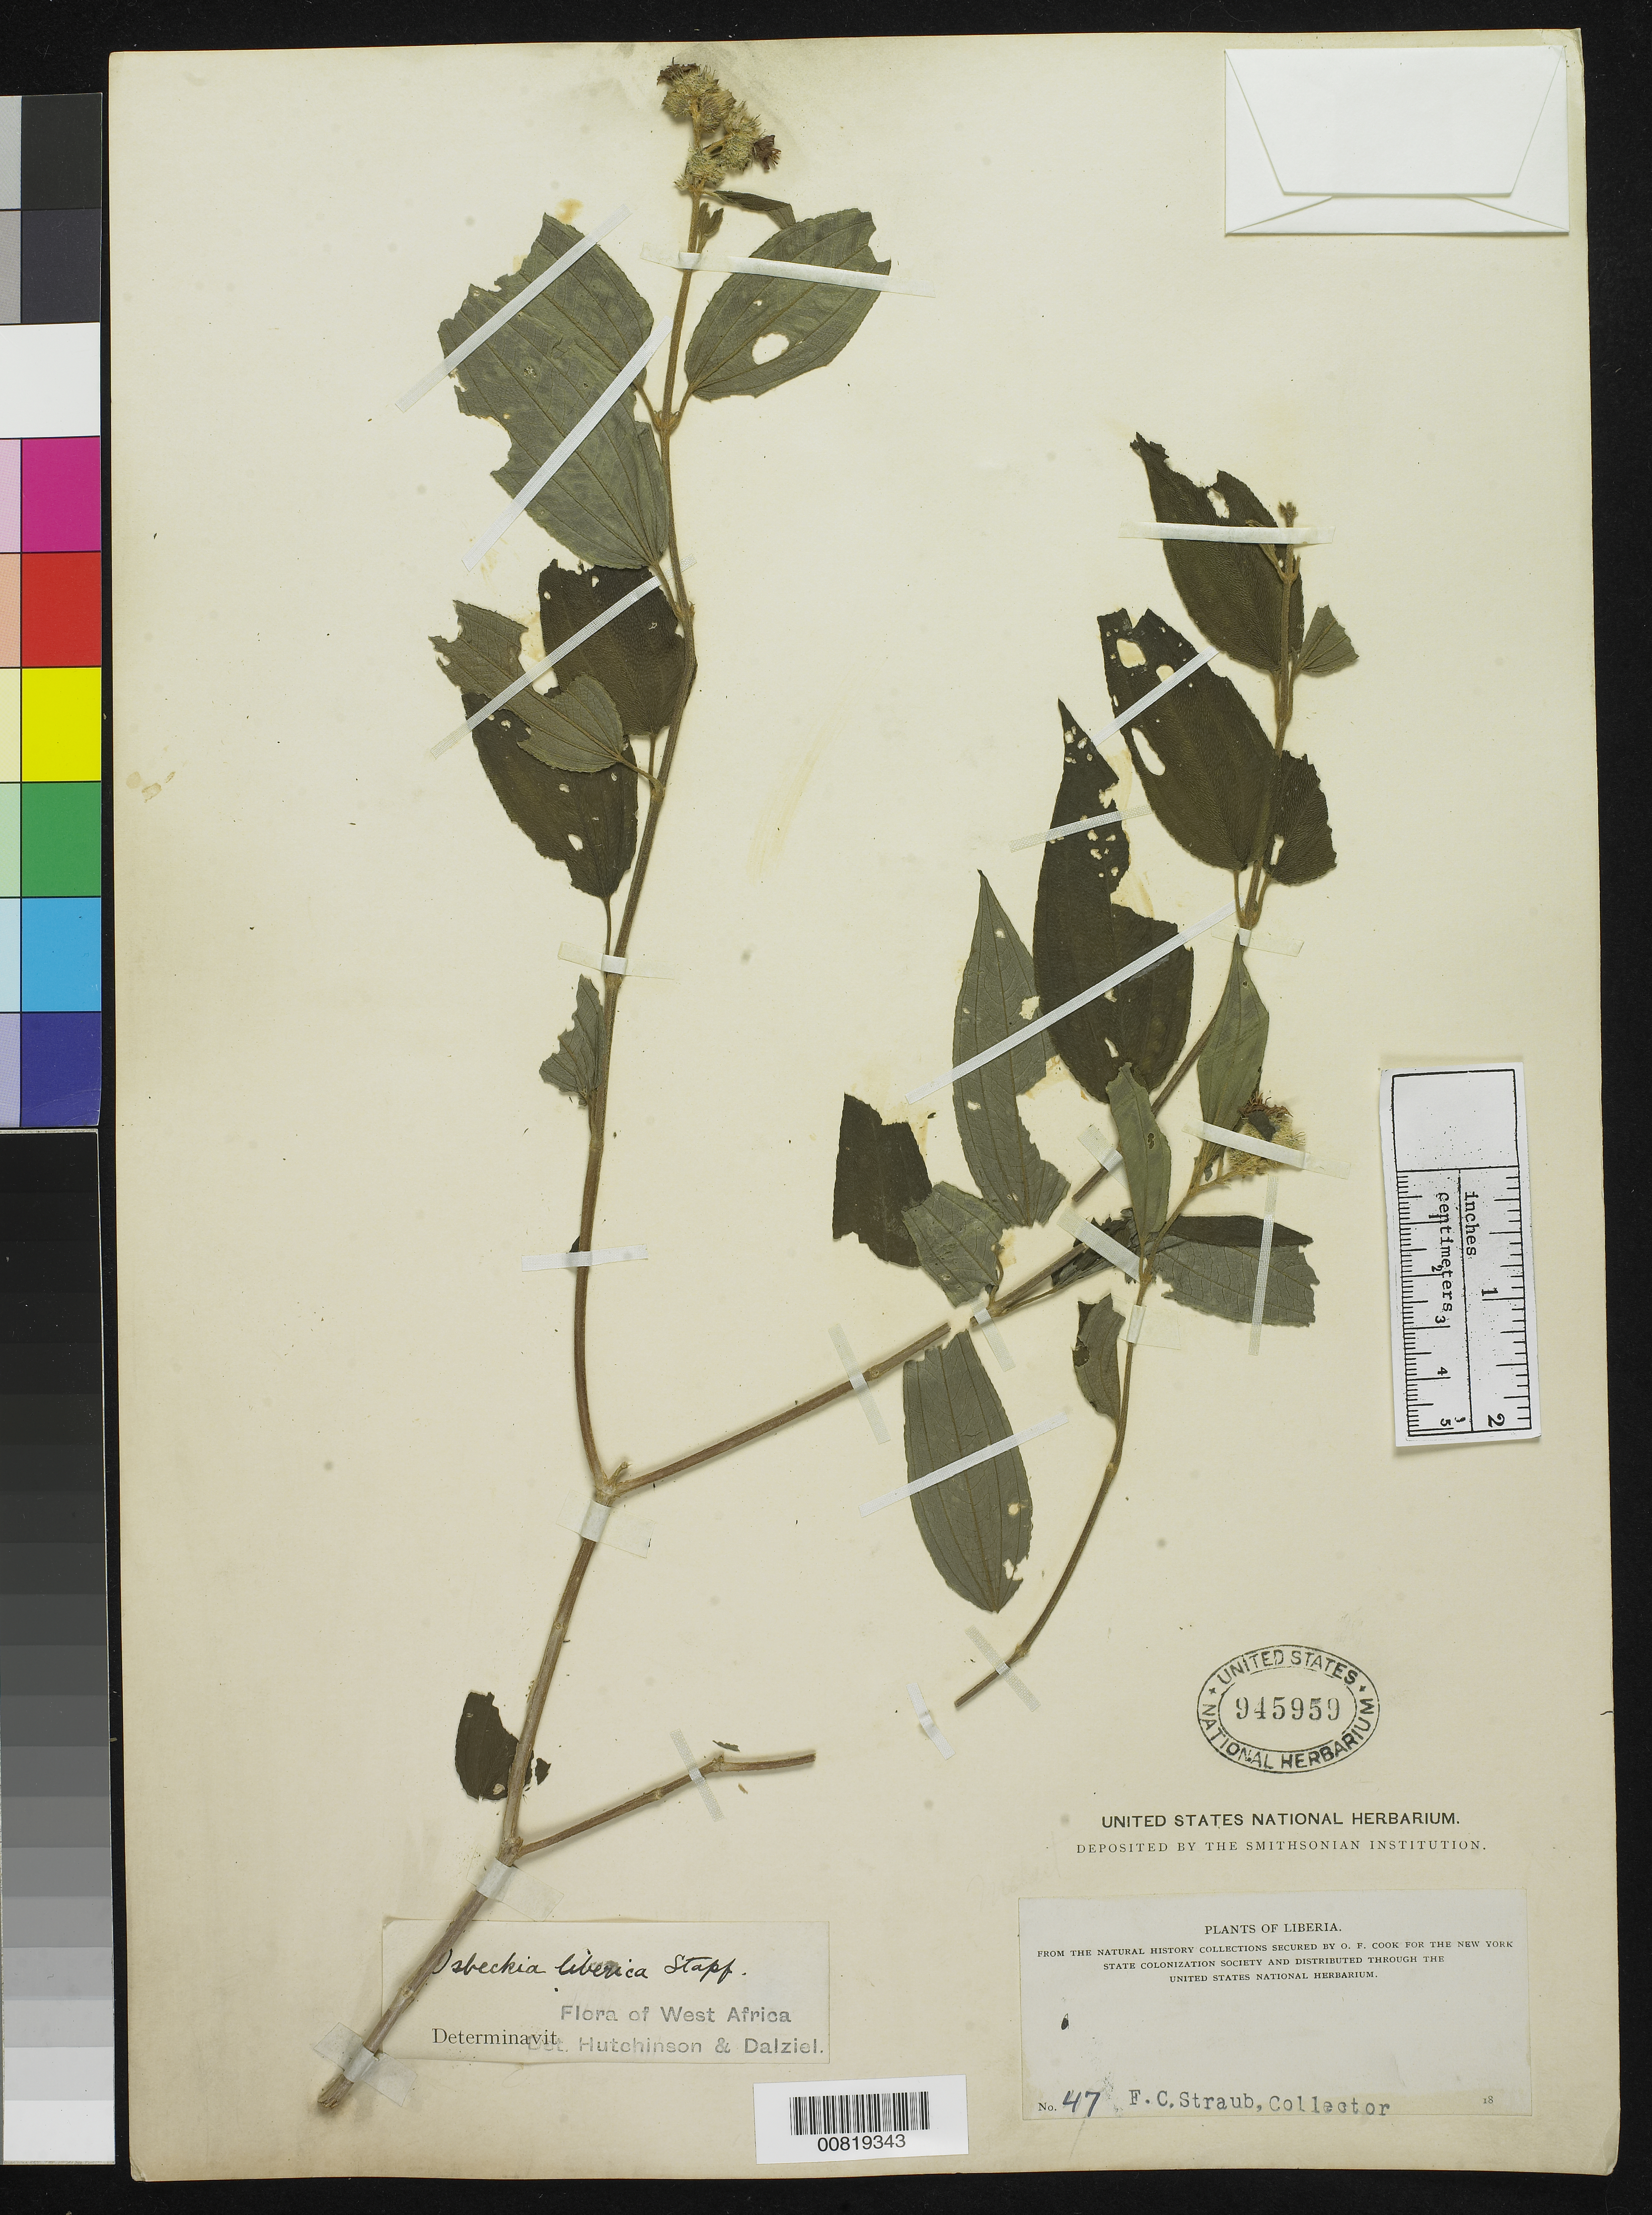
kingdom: Plantae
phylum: Tracheophyta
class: Magnoliopsida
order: Myrtales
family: Melastomataceae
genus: Dupineta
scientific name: Dupineta multiflora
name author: Raf.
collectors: F. Straub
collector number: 47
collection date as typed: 18--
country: Liberia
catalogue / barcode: US 945959